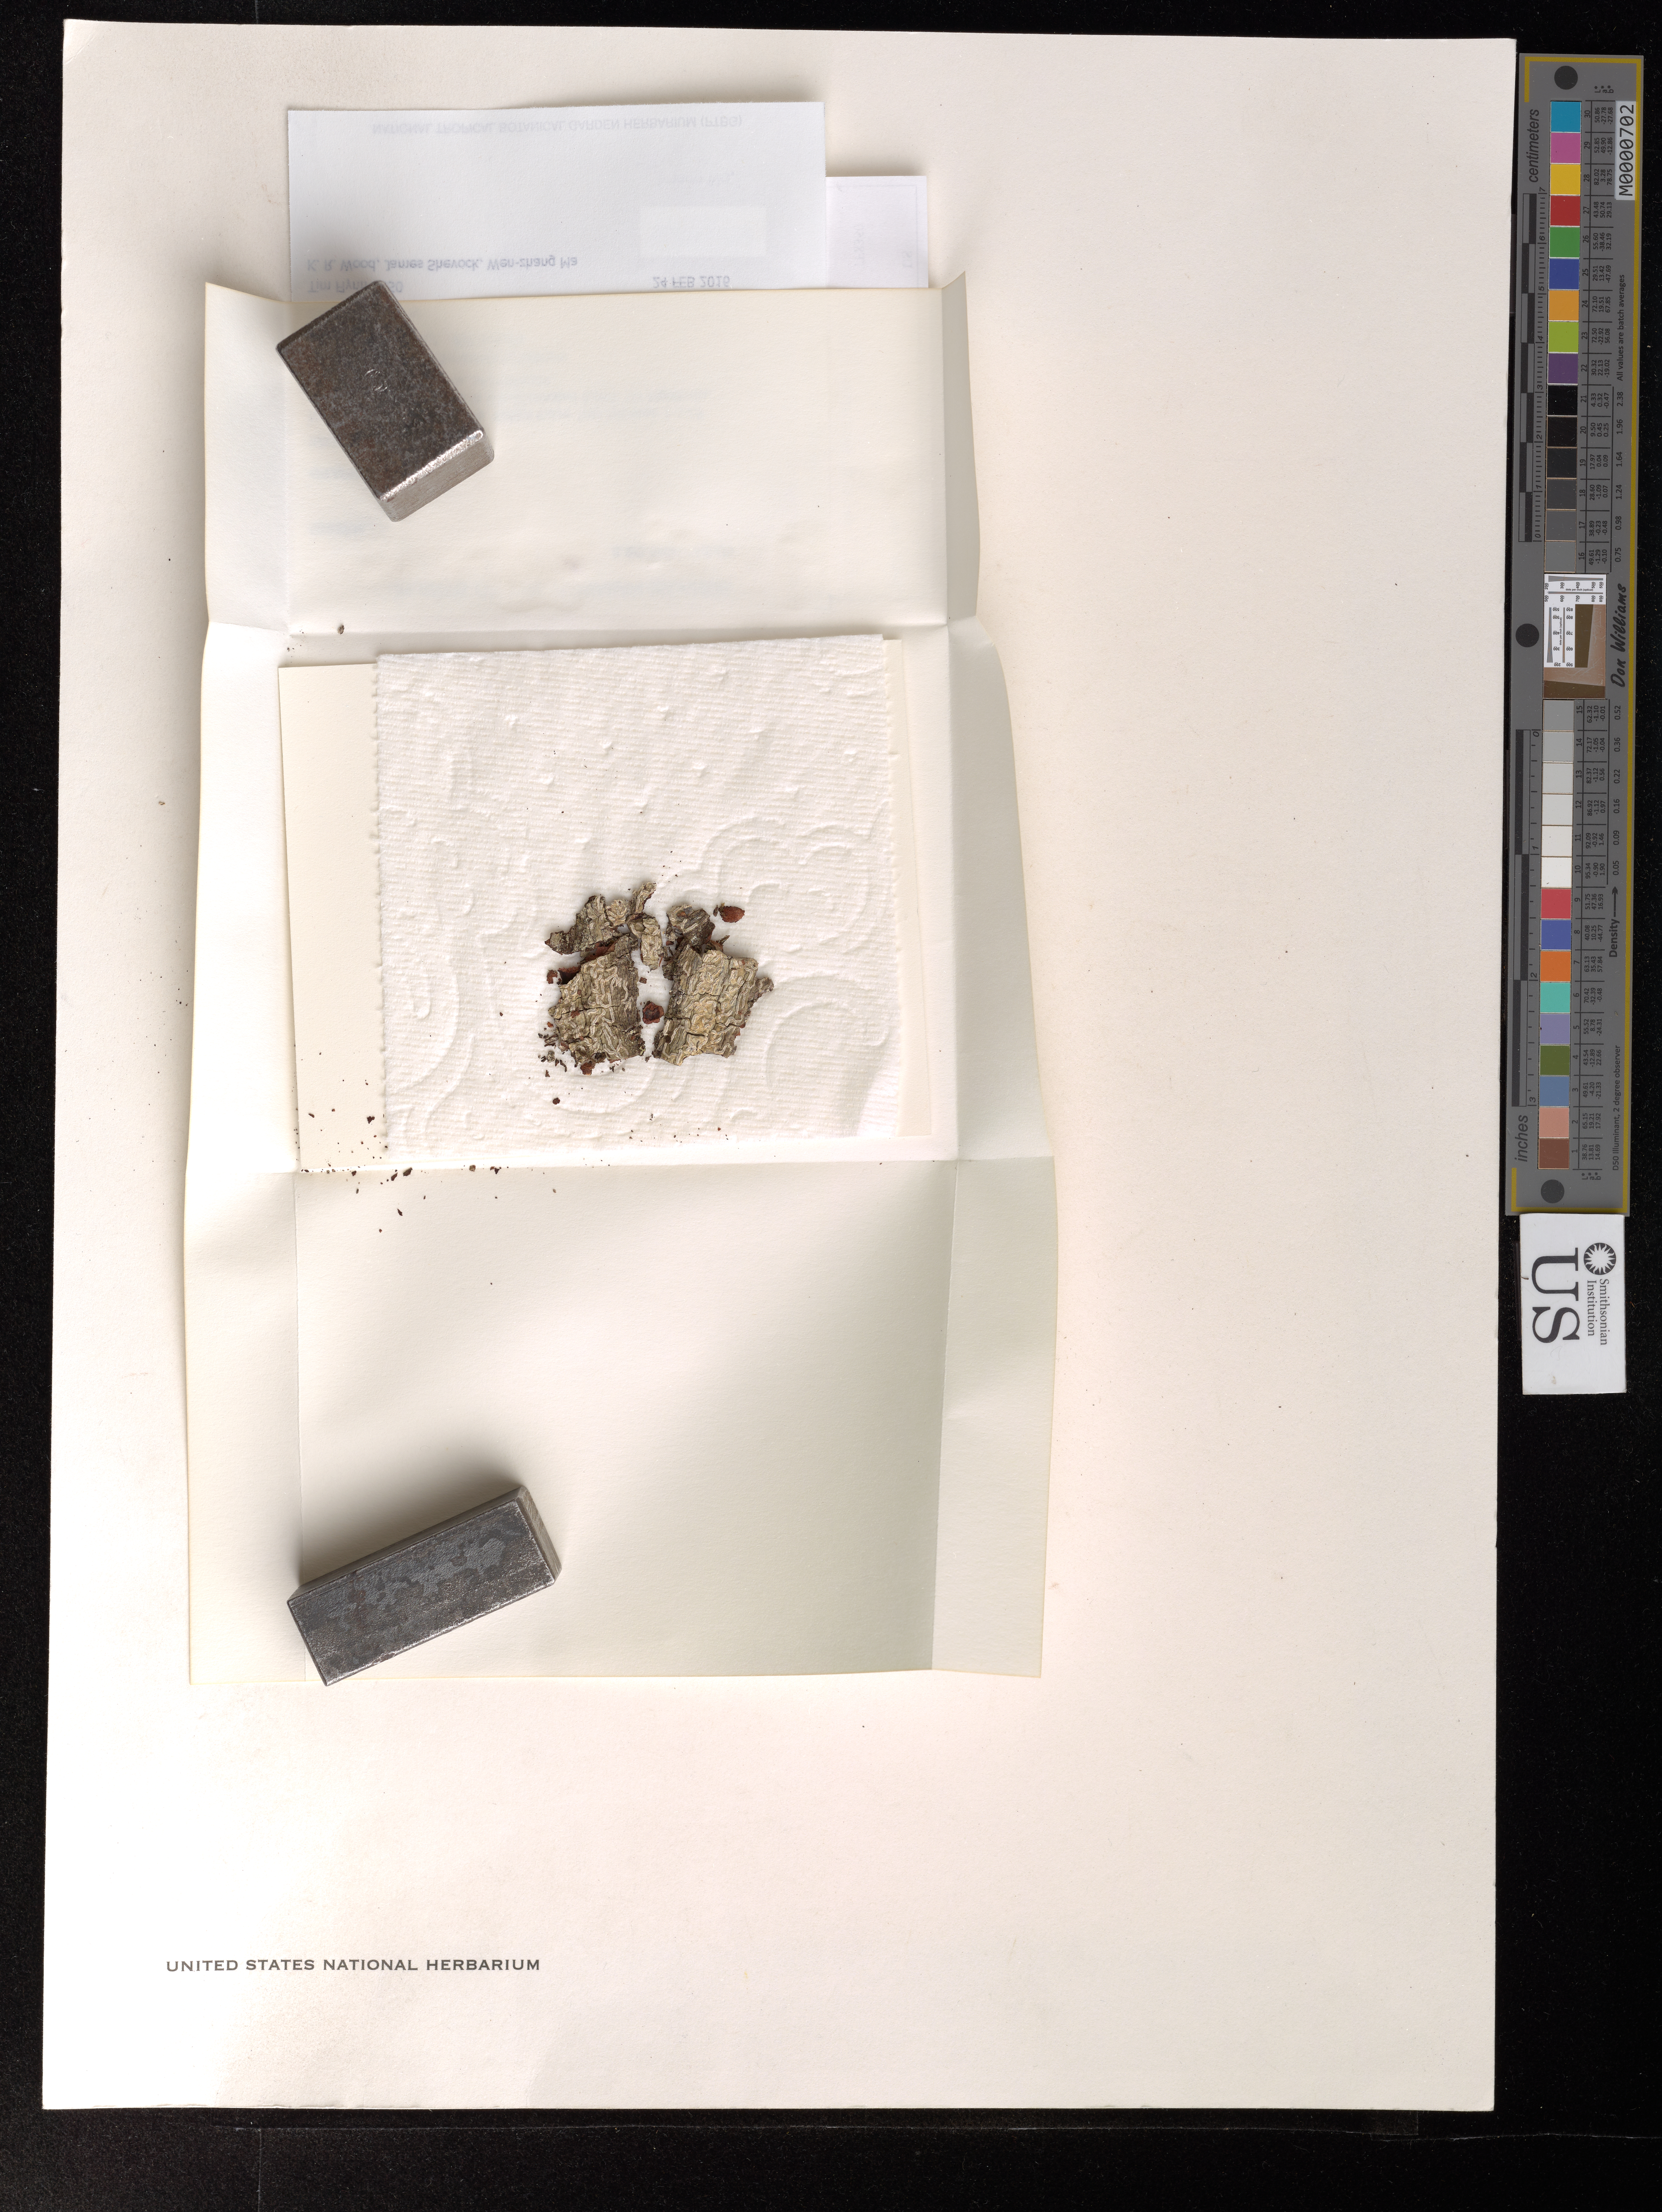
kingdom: Fungi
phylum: Ascomycota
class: Lecanoromycetes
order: Ostropales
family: Graphidaceae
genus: Graphis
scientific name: Graphis sp.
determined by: Smith, C. W.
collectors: T. W. Flynn, R. Wood, J. R. Shevock & W. Ma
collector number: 8350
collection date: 2016-02-24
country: United States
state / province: Hawaii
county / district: Kauai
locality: Kauai Waimea District. Na Pali-Kona Forest Reserve. Kohua Ridge Trail between 1-1.25 miles from trailhead.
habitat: Acacia koa dominated forest. W/ Alphitonia Kadua, Alyxia, Euphorbia, and Panicum.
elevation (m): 1175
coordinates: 22.107417, -159.618389